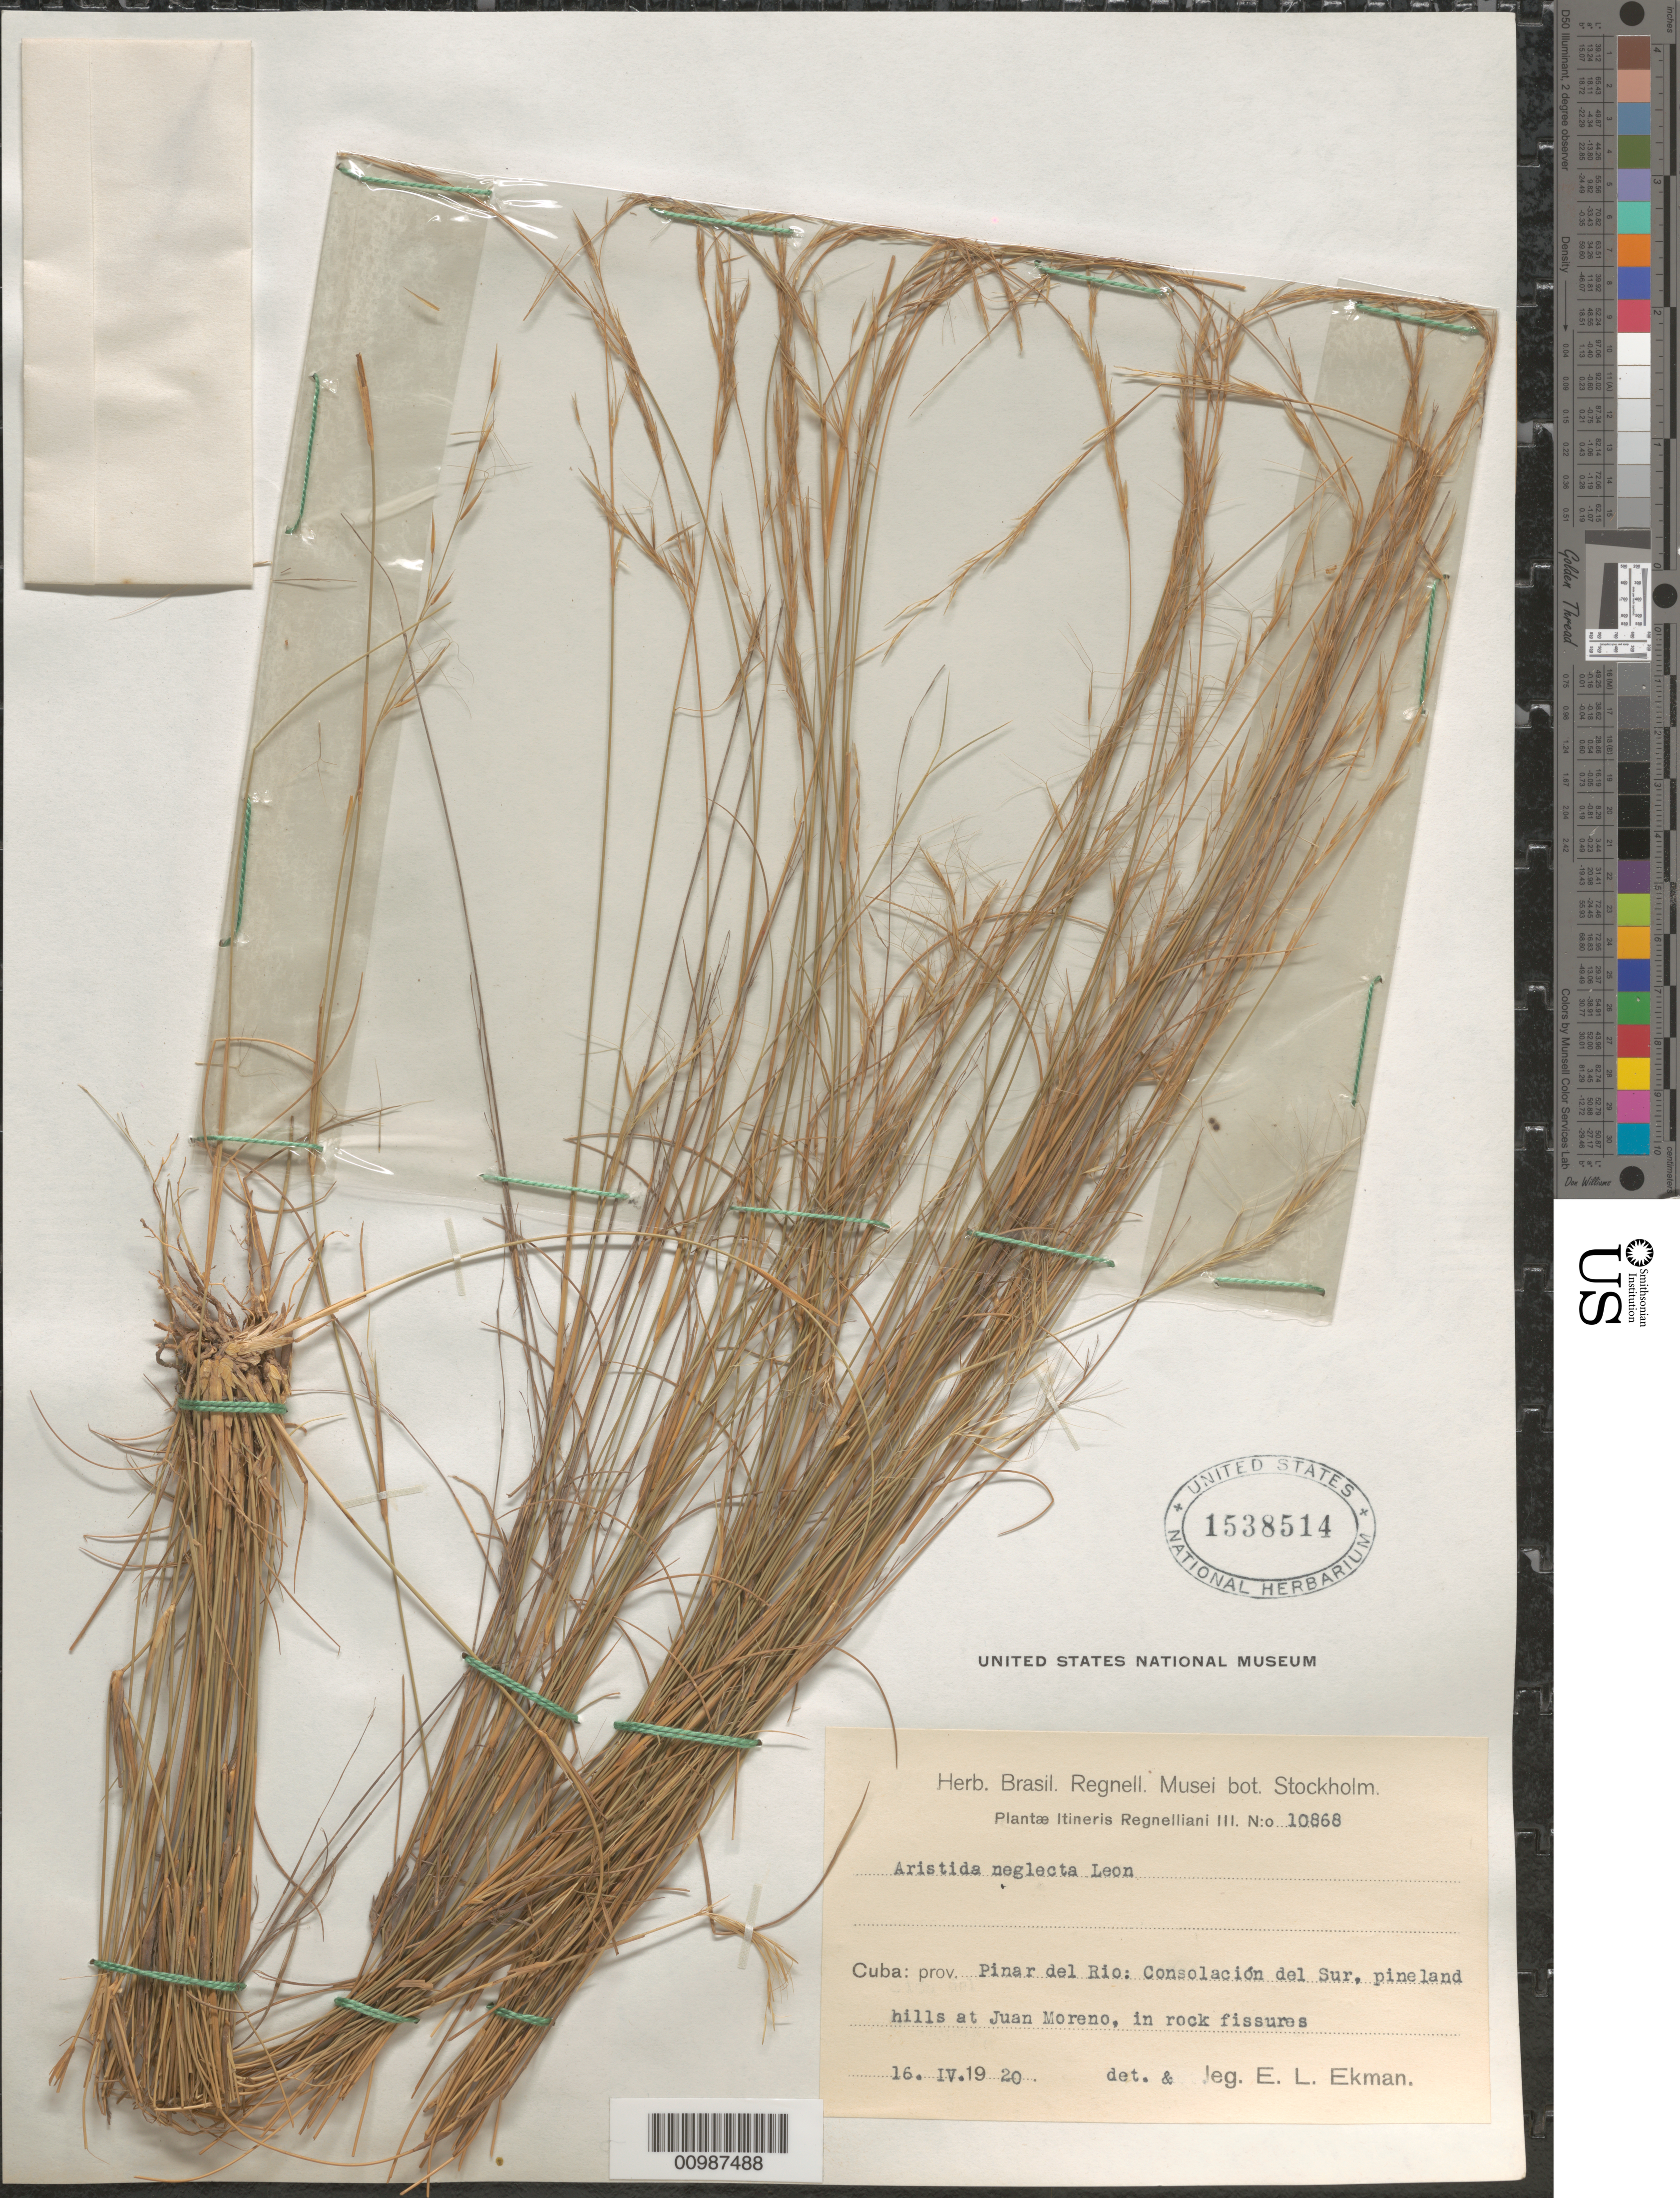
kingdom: Plantae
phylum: Tracheophyta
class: Liliopsida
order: Poales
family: Poaceae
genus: Aristida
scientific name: Aristida neglecta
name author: León ex Hitchc.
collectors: E. L. Ekman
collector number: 10868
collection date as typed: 16 Apr 1920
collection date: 1920-04-16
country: Cuba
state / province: Pinar del Rio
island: Cuba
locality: Consolacion del Sur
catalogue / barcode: US 1538514